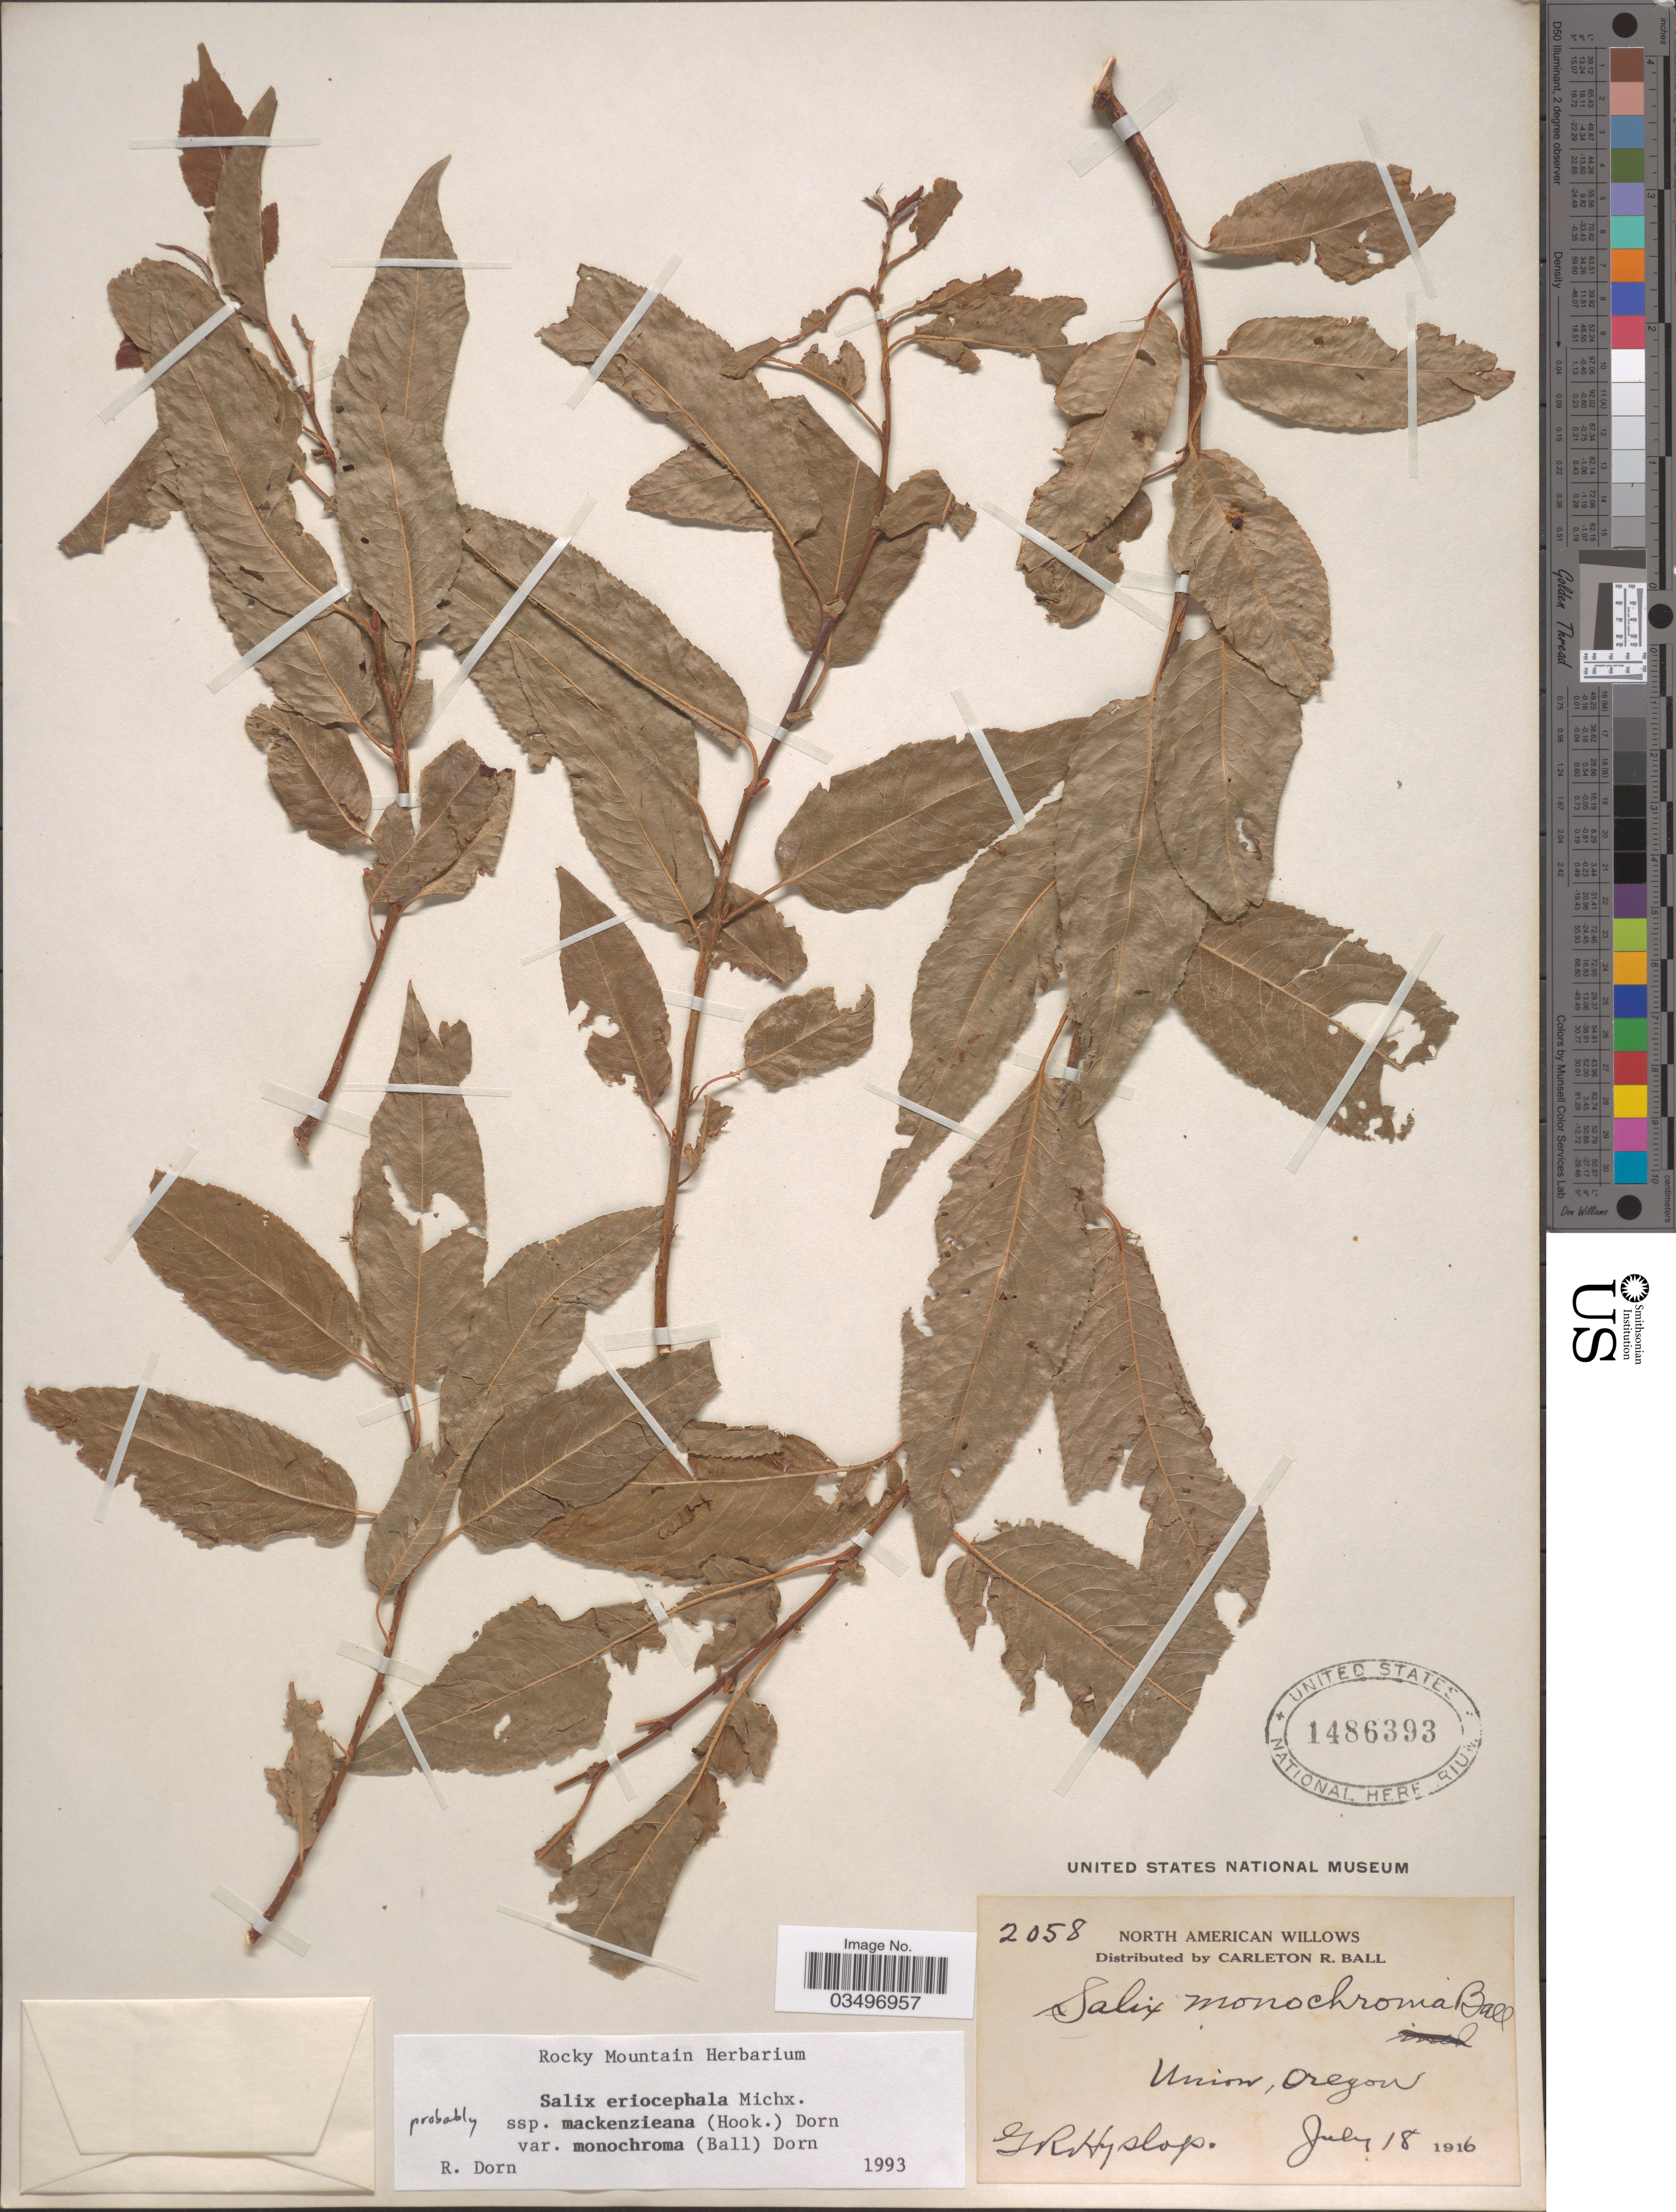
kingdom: Plantae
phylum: Tracheophyta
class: Magnoliopsida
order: Malpighiales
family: Salicaceae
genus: Salix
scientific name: Salix eriocephala var. monochroma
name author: (C.R. Ball) Dorn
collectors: G. Hyslop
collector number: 2058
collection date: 1916-07-18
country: United States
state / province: Oregon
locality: Union.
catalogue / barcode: US 1486393